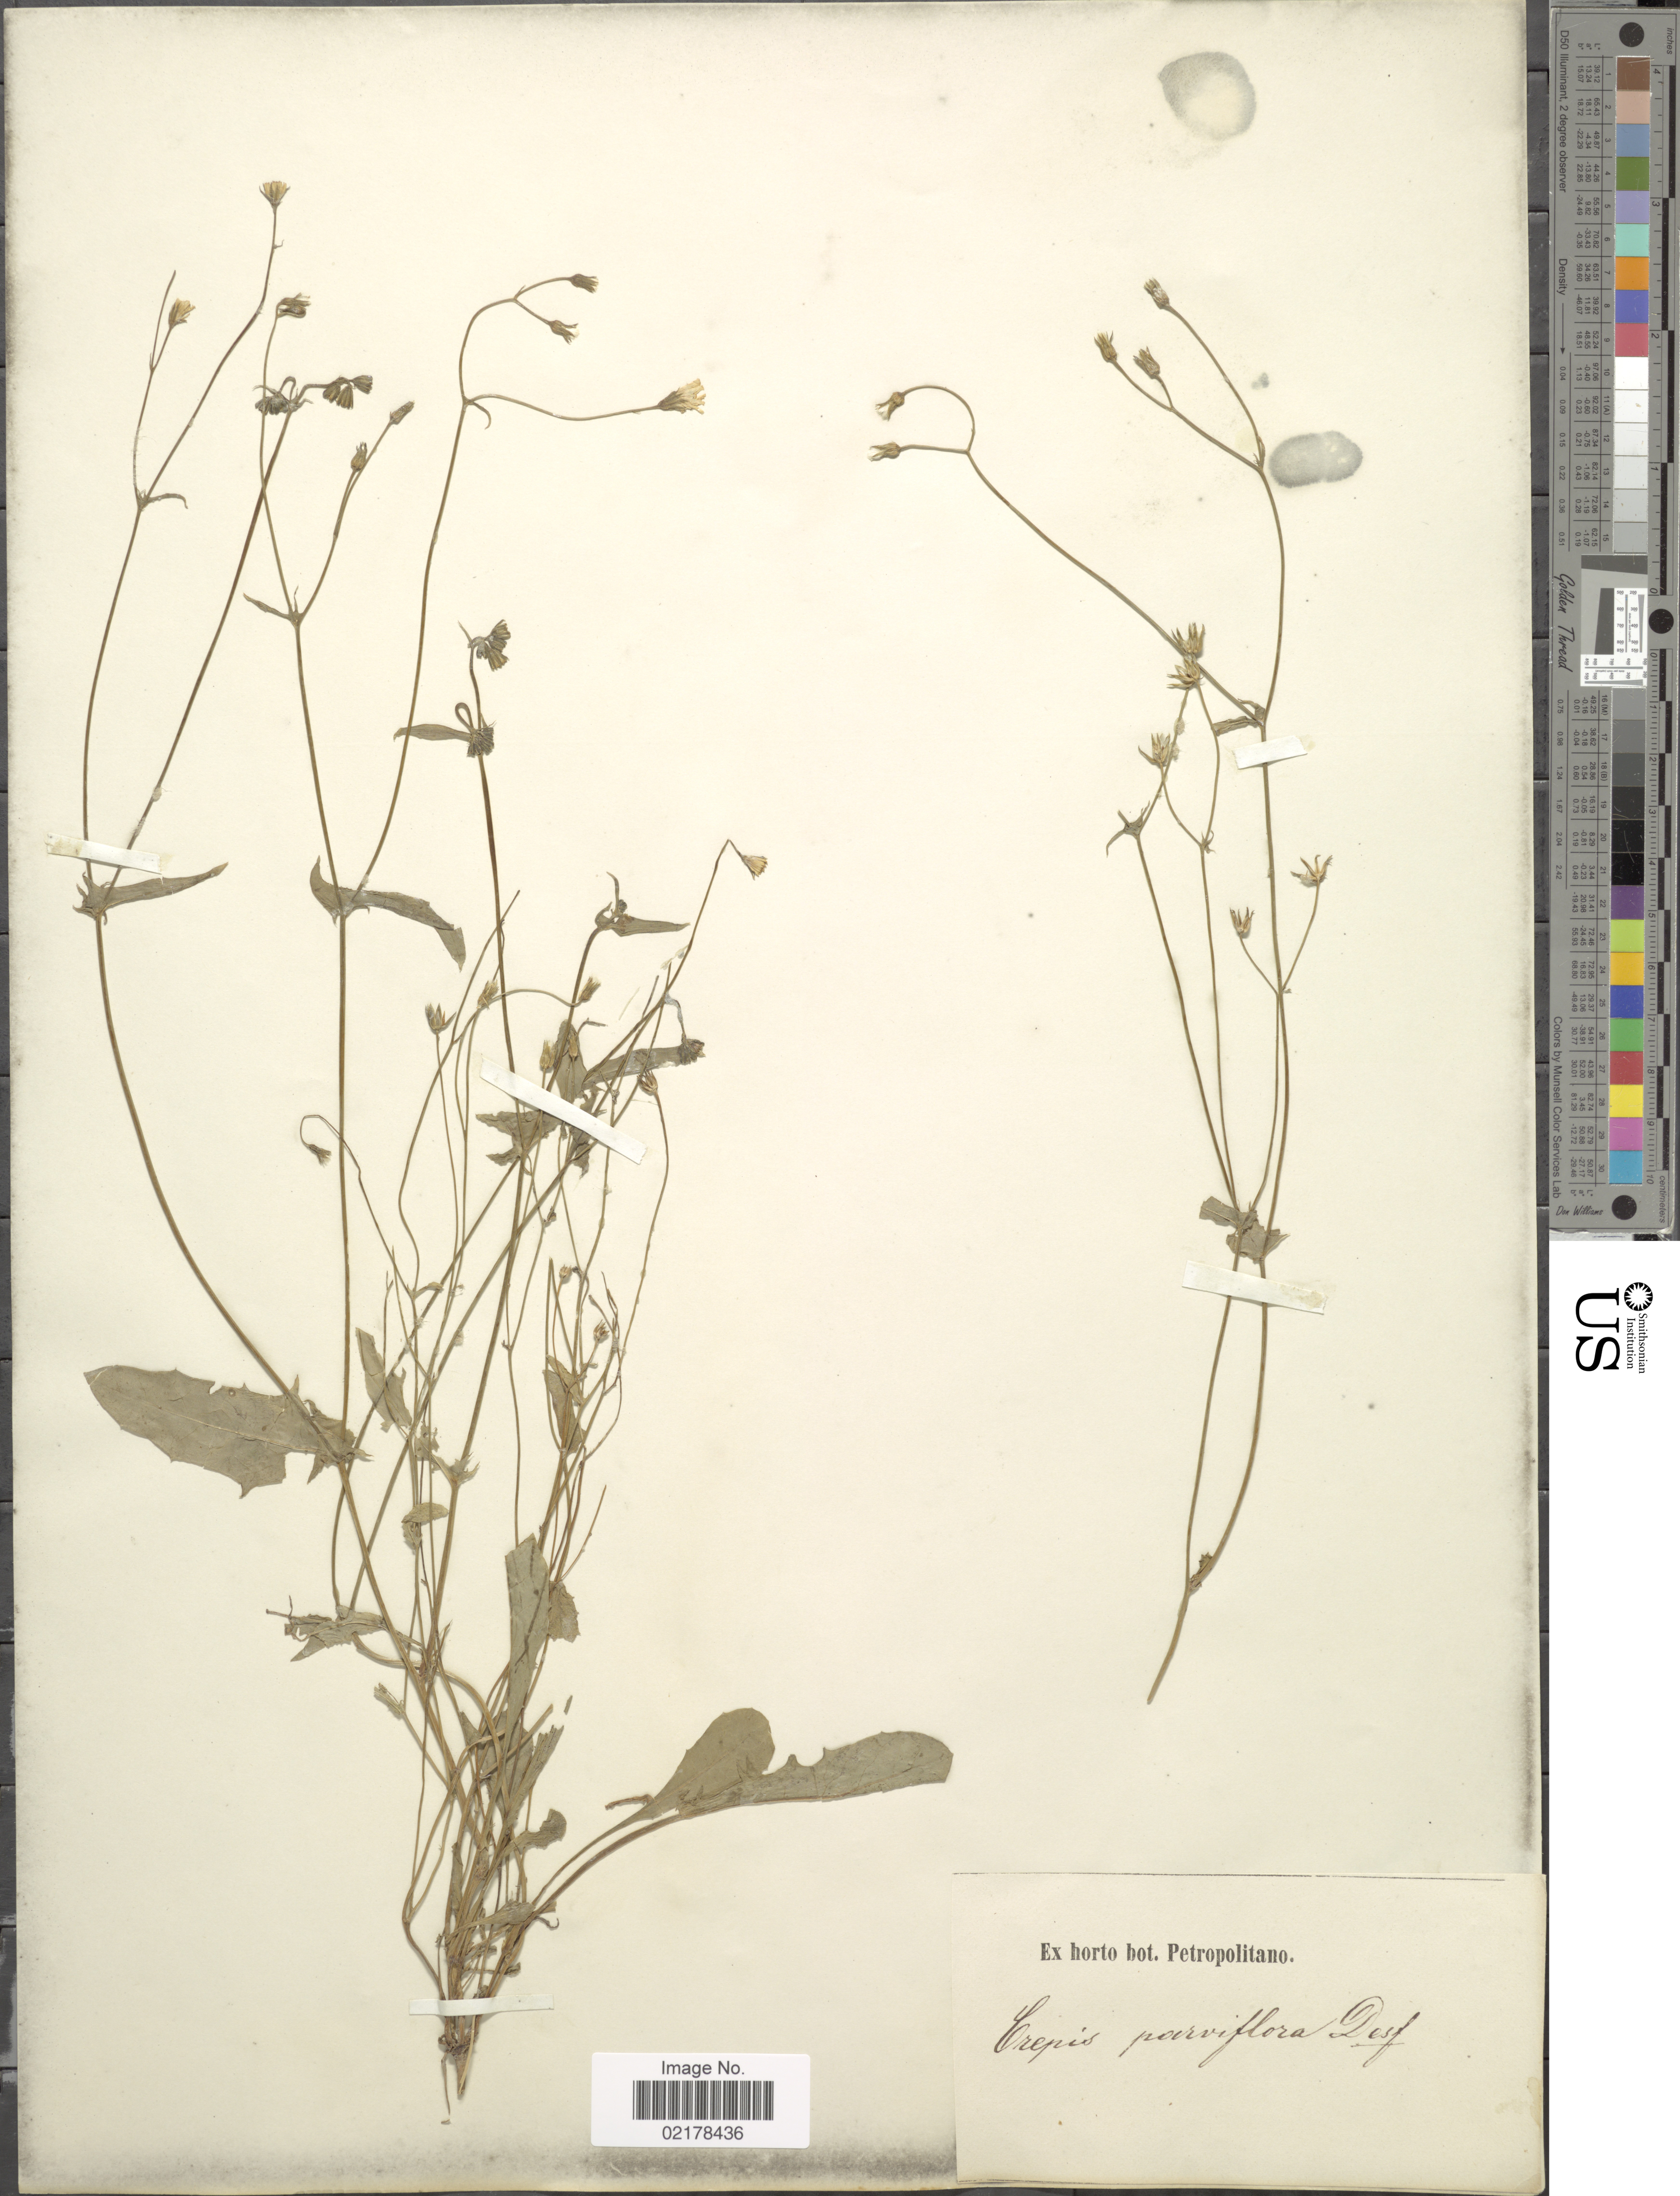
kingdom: Plantae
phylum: Tracheophyta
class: Magnoliopsida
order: Asterales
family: Asteraceae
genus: Crepis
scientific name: Crepis virens subsp. parviflora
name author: Arcang.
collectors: ex Horto Bot. Petropolitano